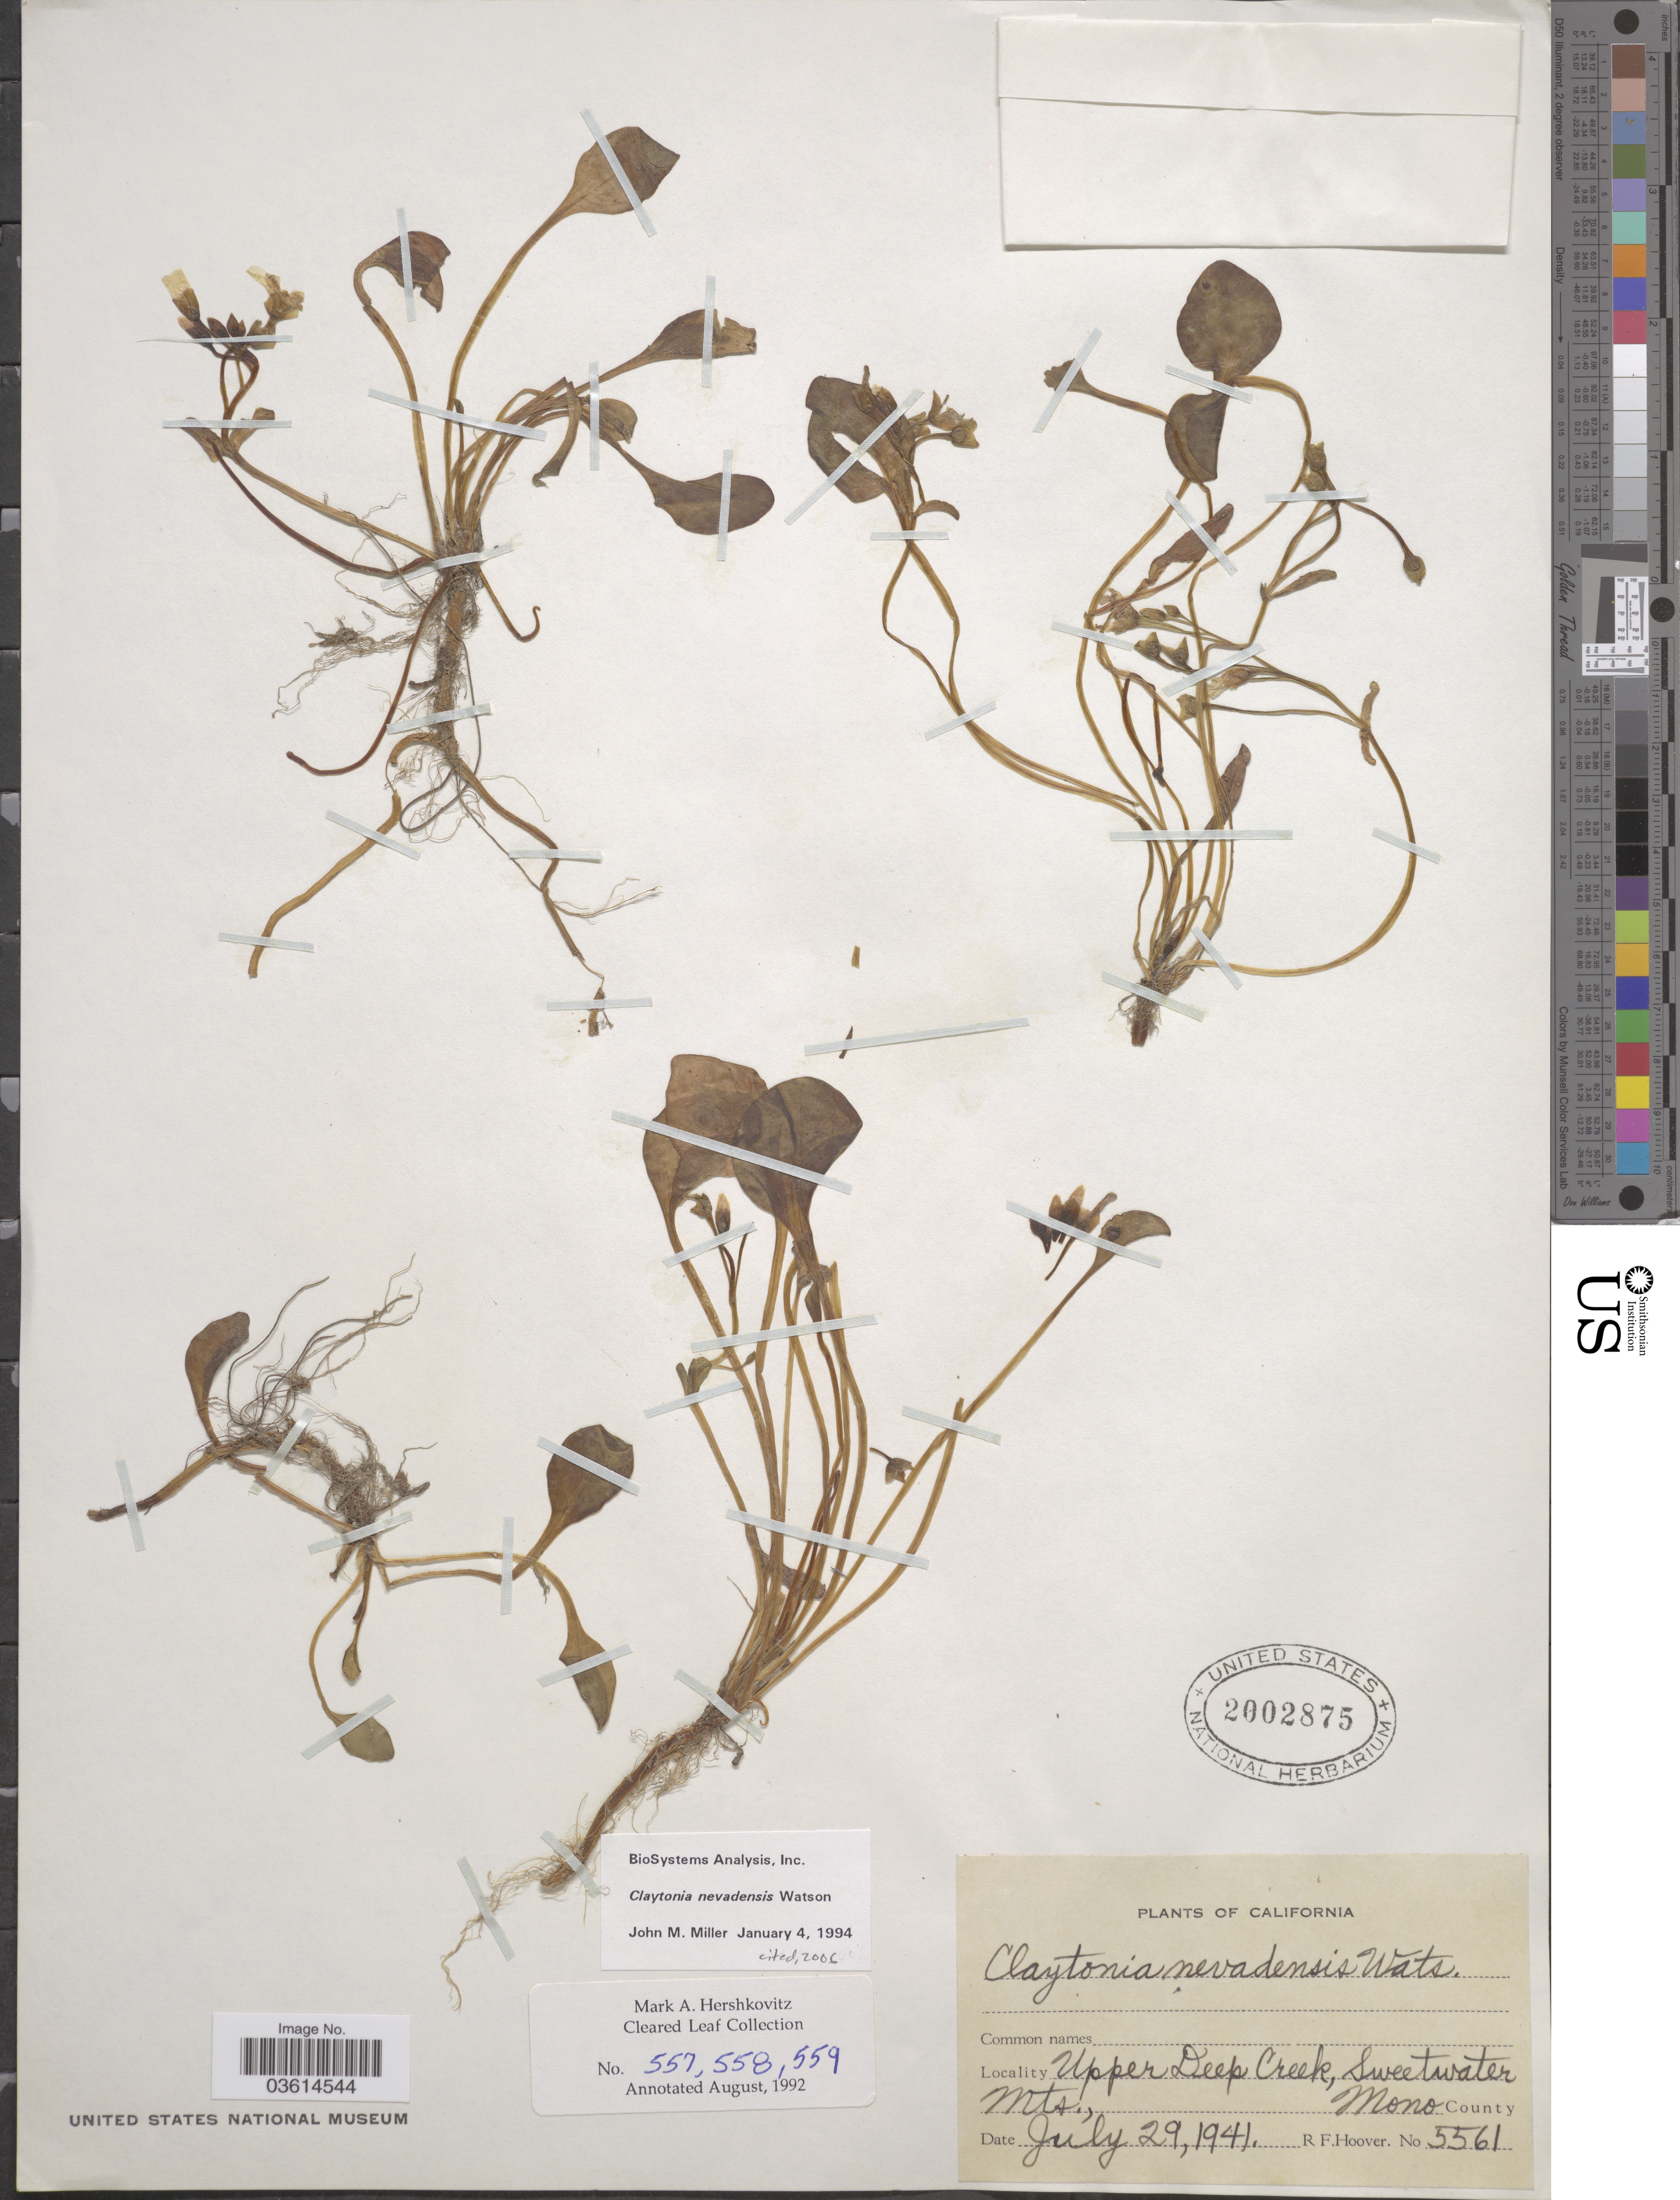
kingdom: Plantae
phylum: Tracheophyta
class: Magnoliopsida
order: Caryophyllales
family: Montiaceae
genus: Claytonia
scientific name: Claytonia nevadensis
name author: S. Watson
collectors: R. F. Hoover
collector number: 5561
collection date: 1941-07-29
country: United States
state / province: California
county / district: Mono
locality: Upper Deep Creek, Sweetwater Mts., Mono County.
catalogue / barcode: US 2002875